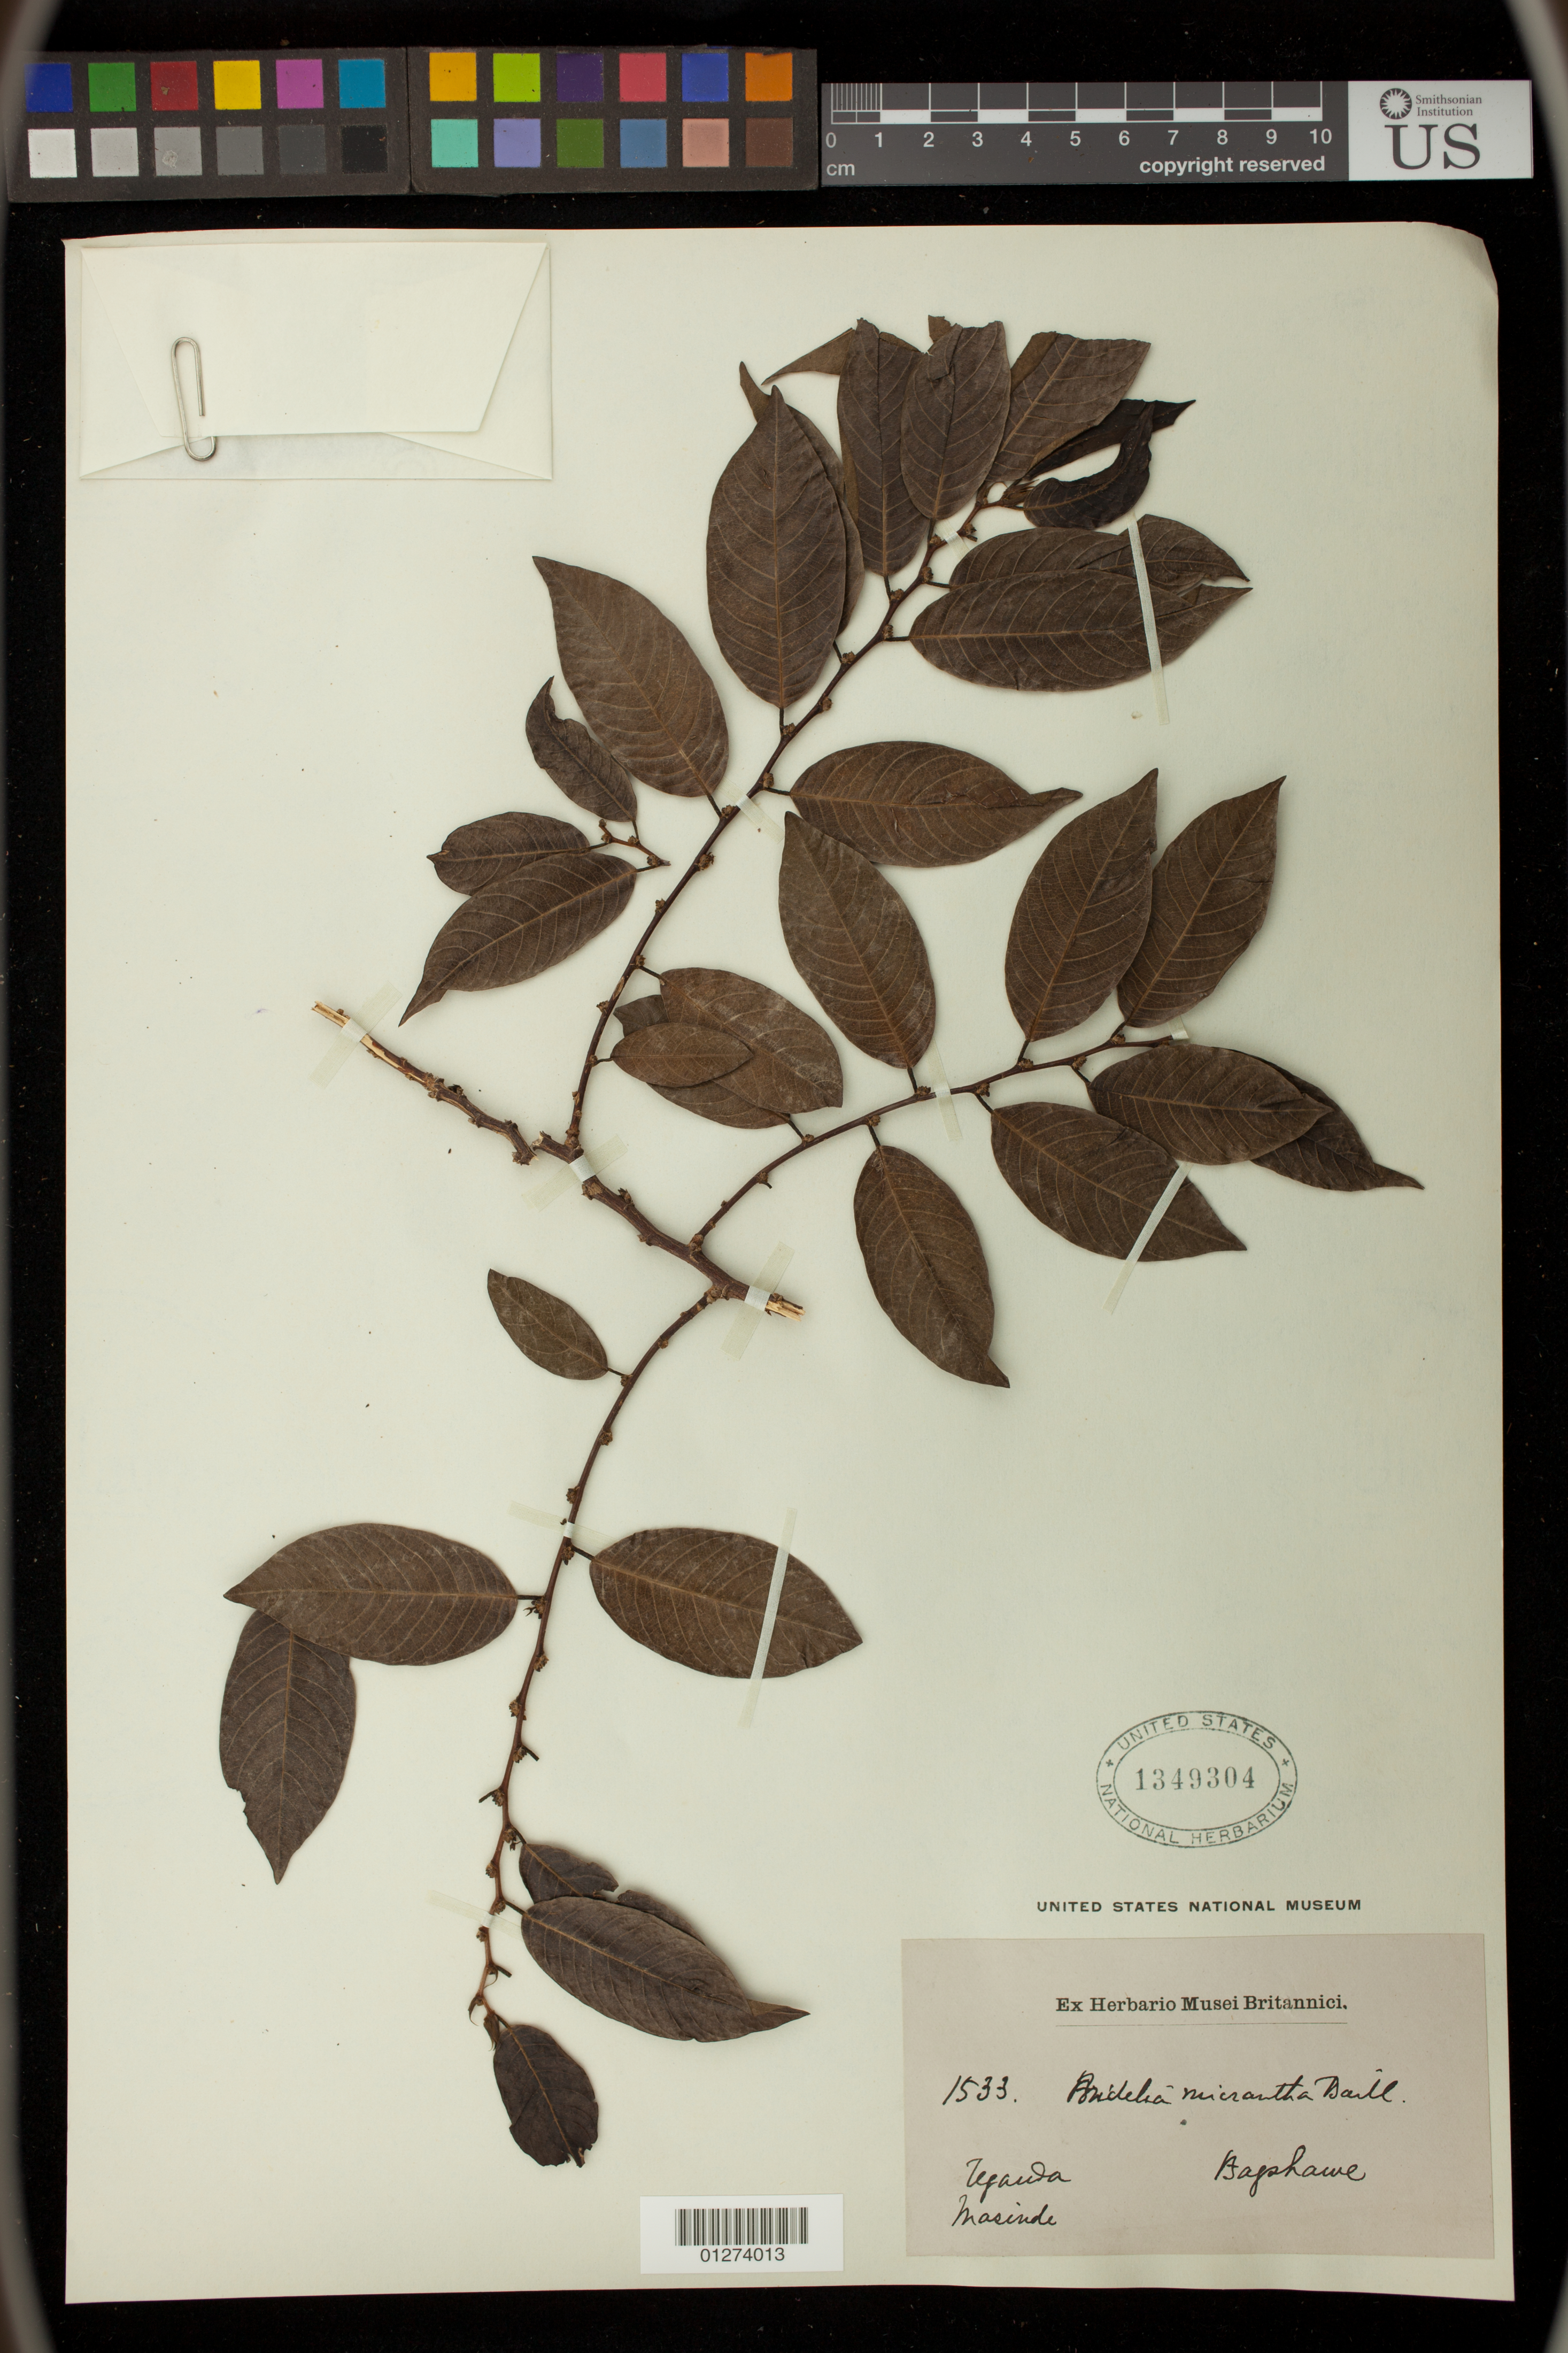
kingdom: Plantae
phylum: Tracheophyta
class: Magnoliopsida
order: Malpighiales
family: Phyllanthaceae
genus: Bridelia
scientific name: Bridelia micrantha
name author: (Hochst.) Baill.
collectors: A. Bagshawe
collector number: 1533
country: Uganda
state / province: Western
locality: Masindi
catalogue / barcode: US 1349304